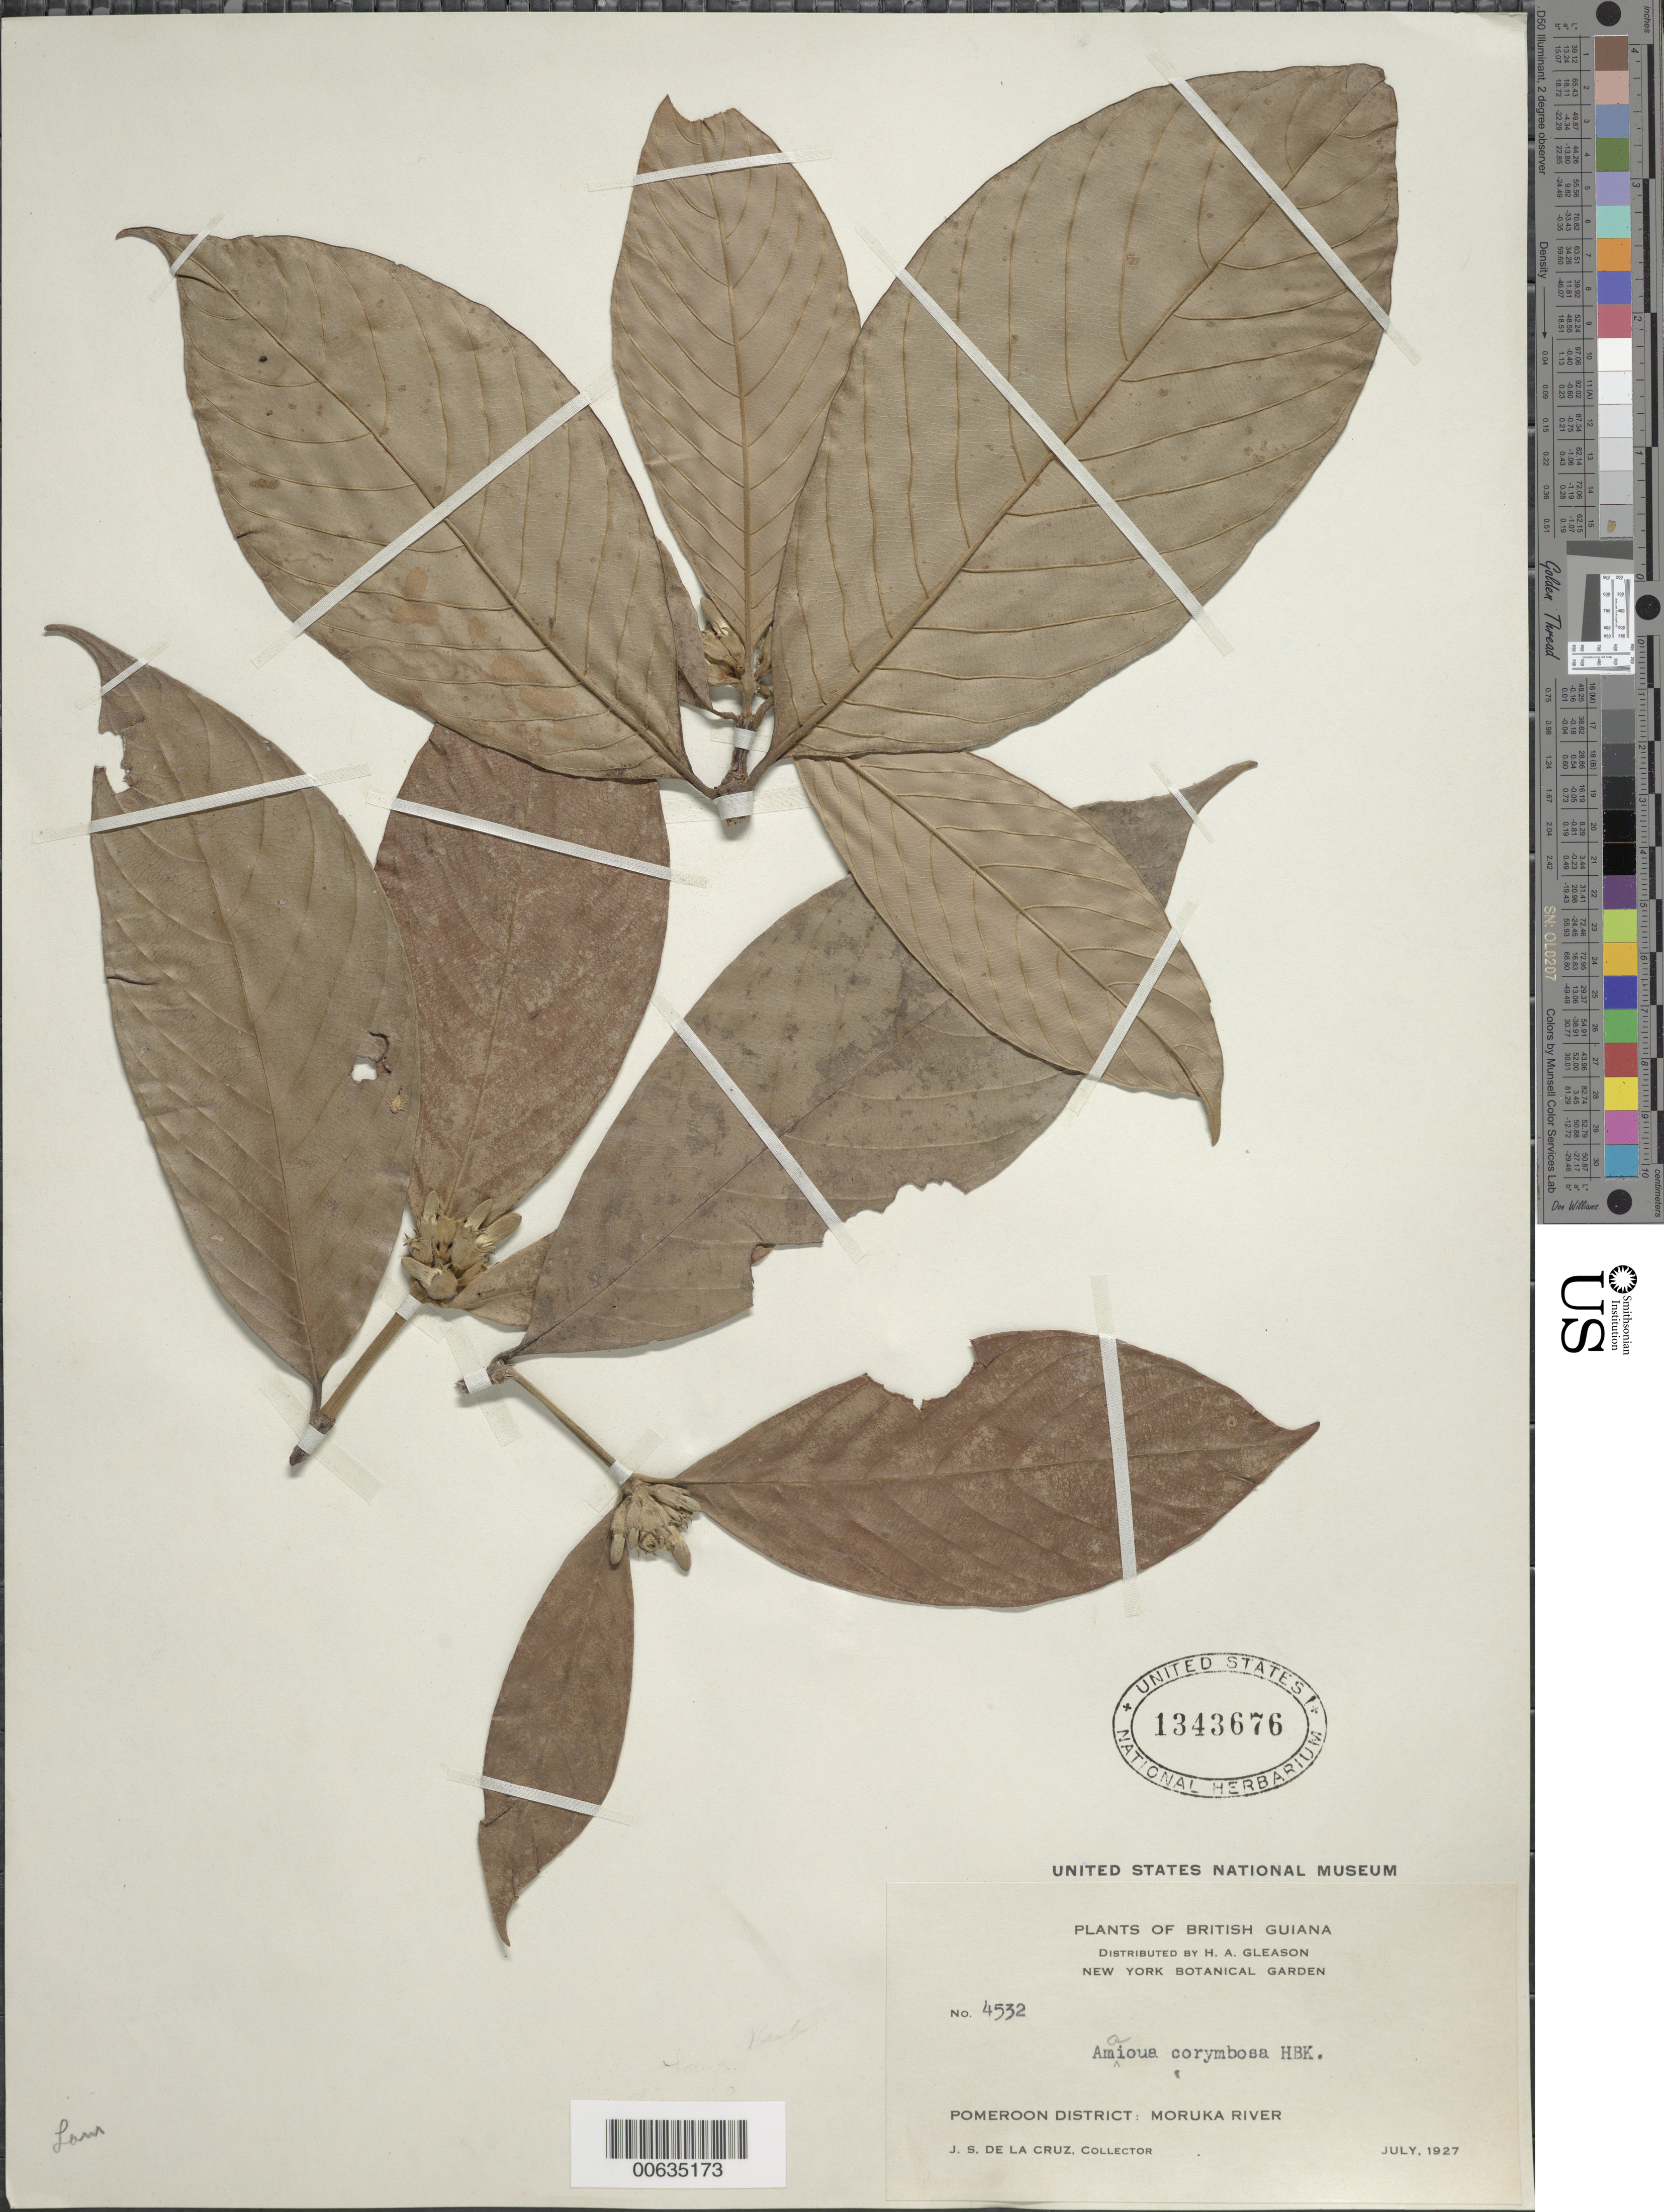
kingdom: Plantae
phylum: Tracheophyta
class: Magnoliopsida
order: Gentianales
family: Rubiaceae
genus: Amaioua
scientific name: Amaioua corymbosa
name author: Kunth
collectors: J. S. de la Cruz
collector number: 4532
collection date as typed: Jul-27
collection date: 1927-07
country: Guyana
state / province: Barima-Waini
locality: Moruka R., Pomeroon Dist.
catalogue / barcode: US 1343676